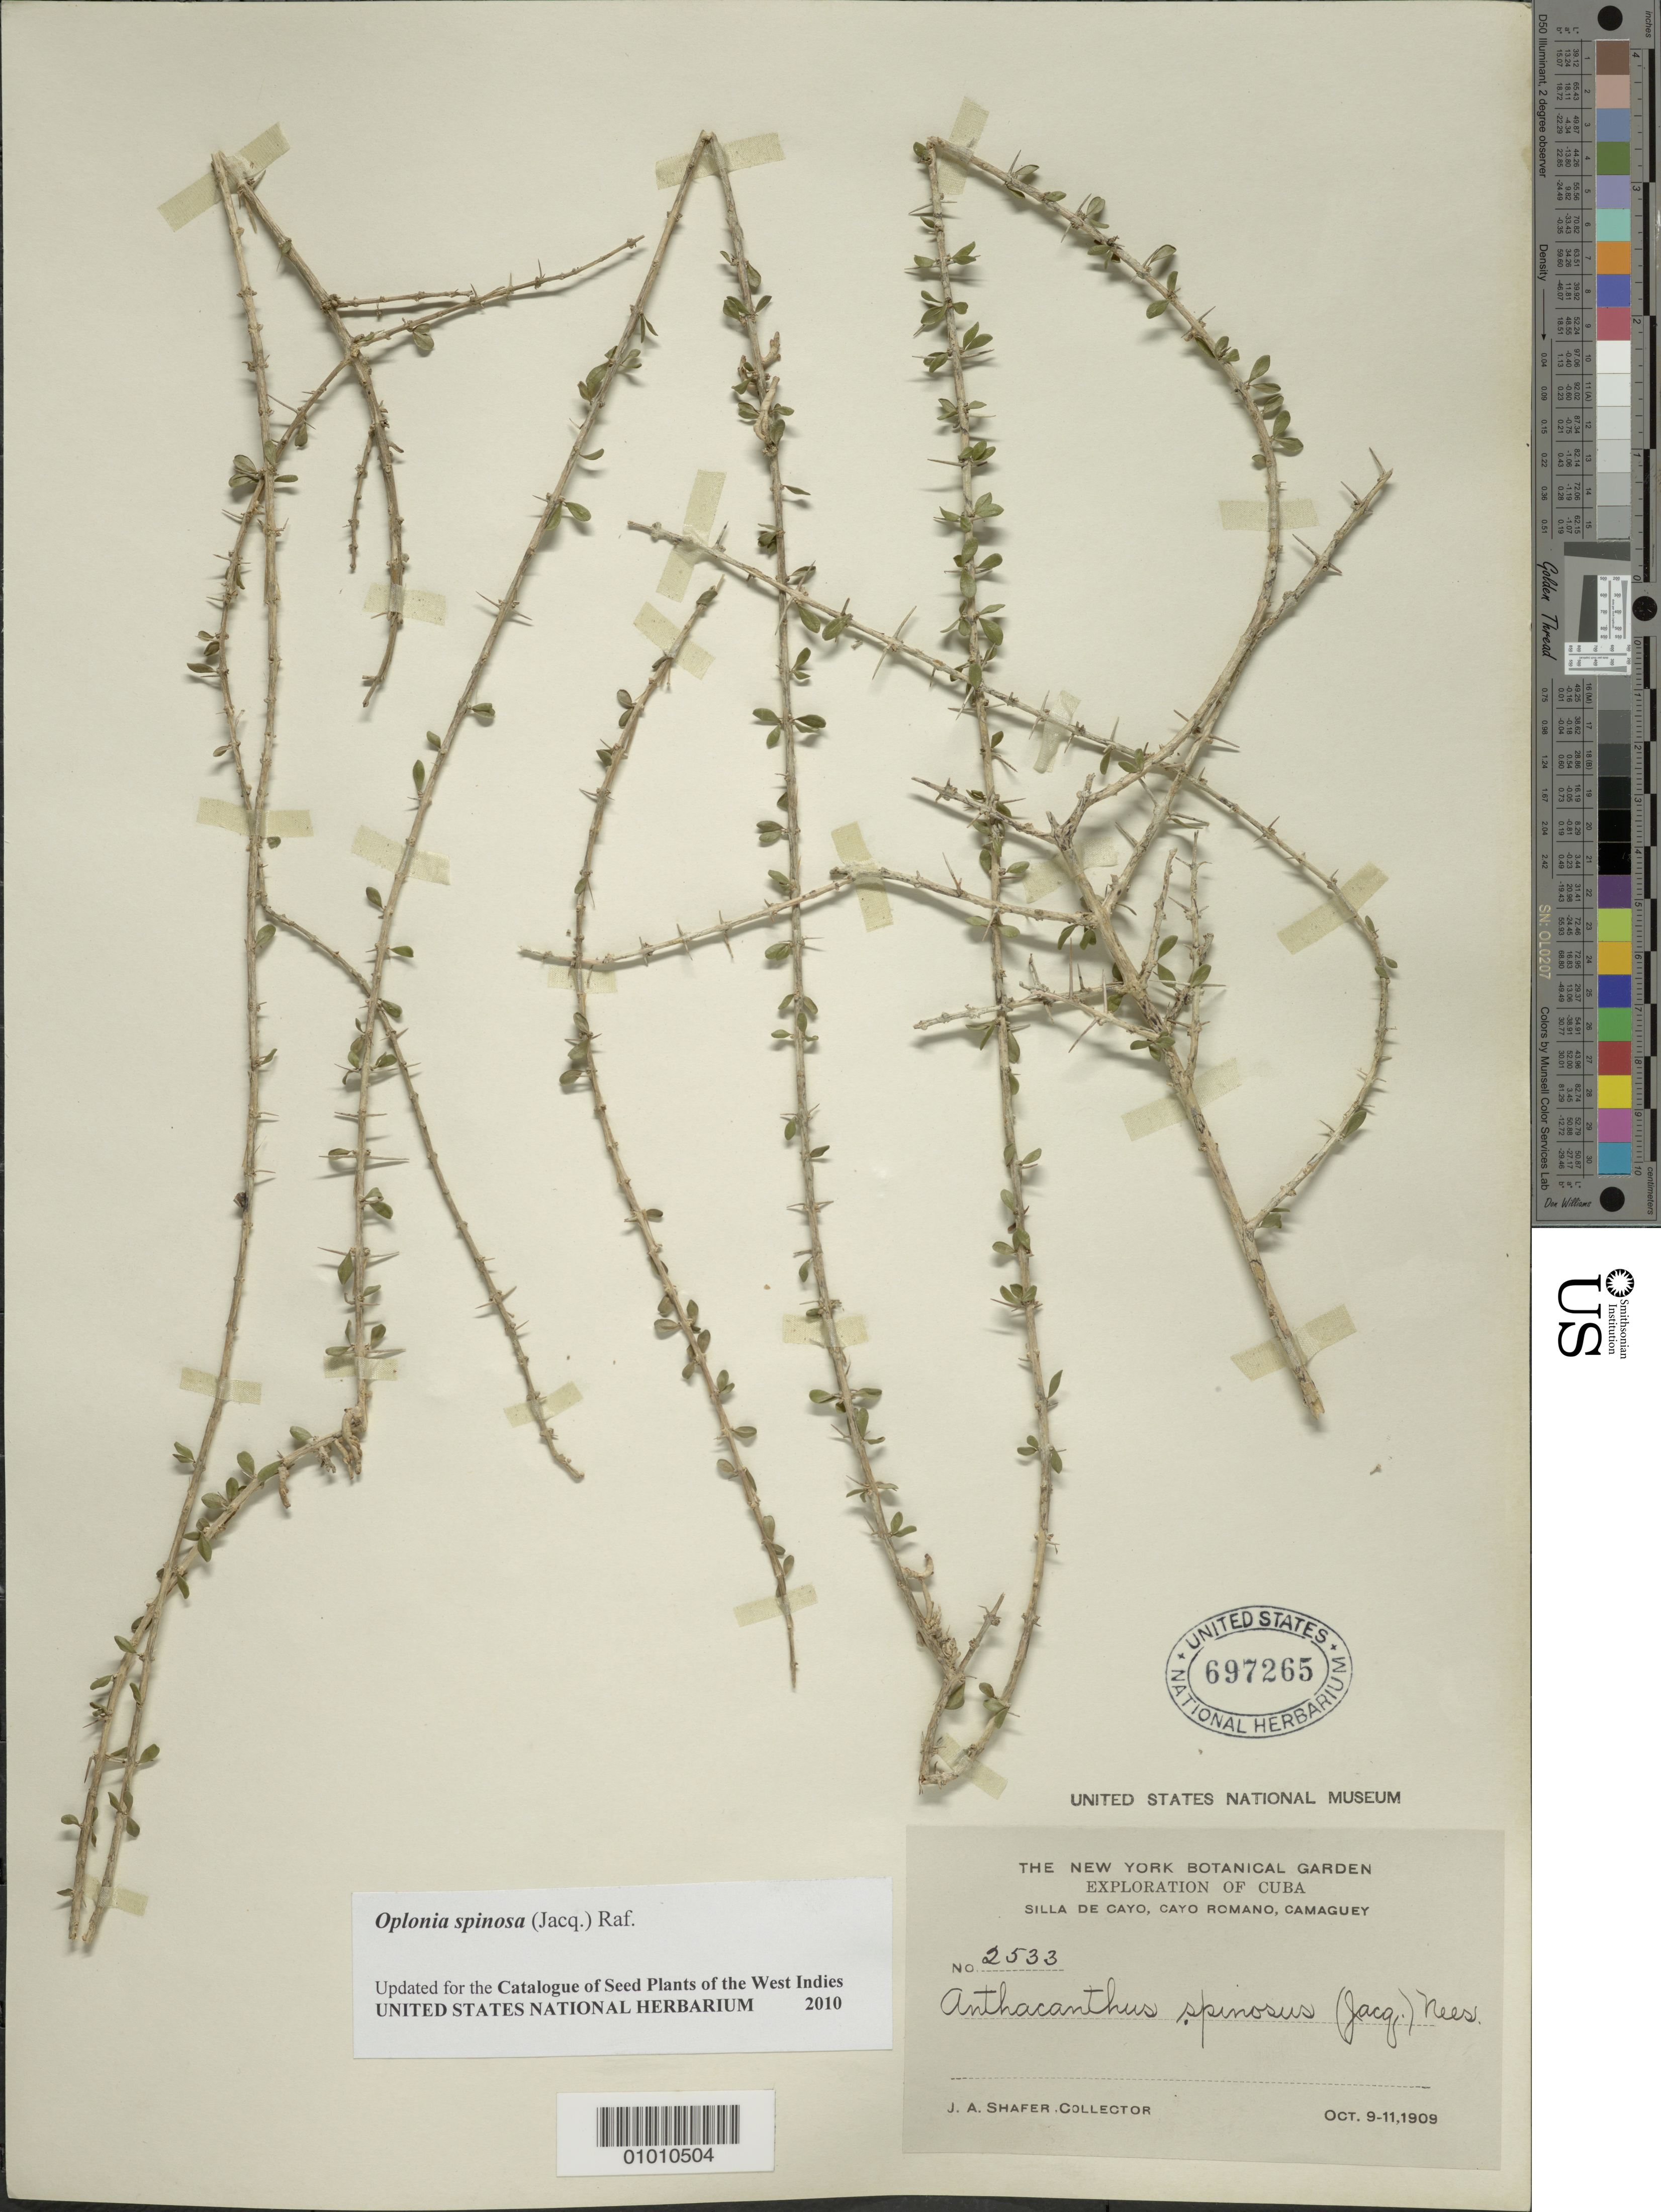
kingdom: Plantae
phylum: Tracheophyta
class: Magnoliopsida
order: Lamiales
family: Acanthaceae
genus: Oplonia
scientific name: Oplonia spinosa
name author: Raf.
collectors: J. A. Shafer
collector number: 2533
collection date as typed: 09 Oct 1909 to 11 Oct 1909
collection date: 1909-10-09/1909-10-11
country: Cuba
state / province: Camaguey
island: Cuba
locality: Silla de Cayo, Cayo Romano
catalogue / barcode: US 697265